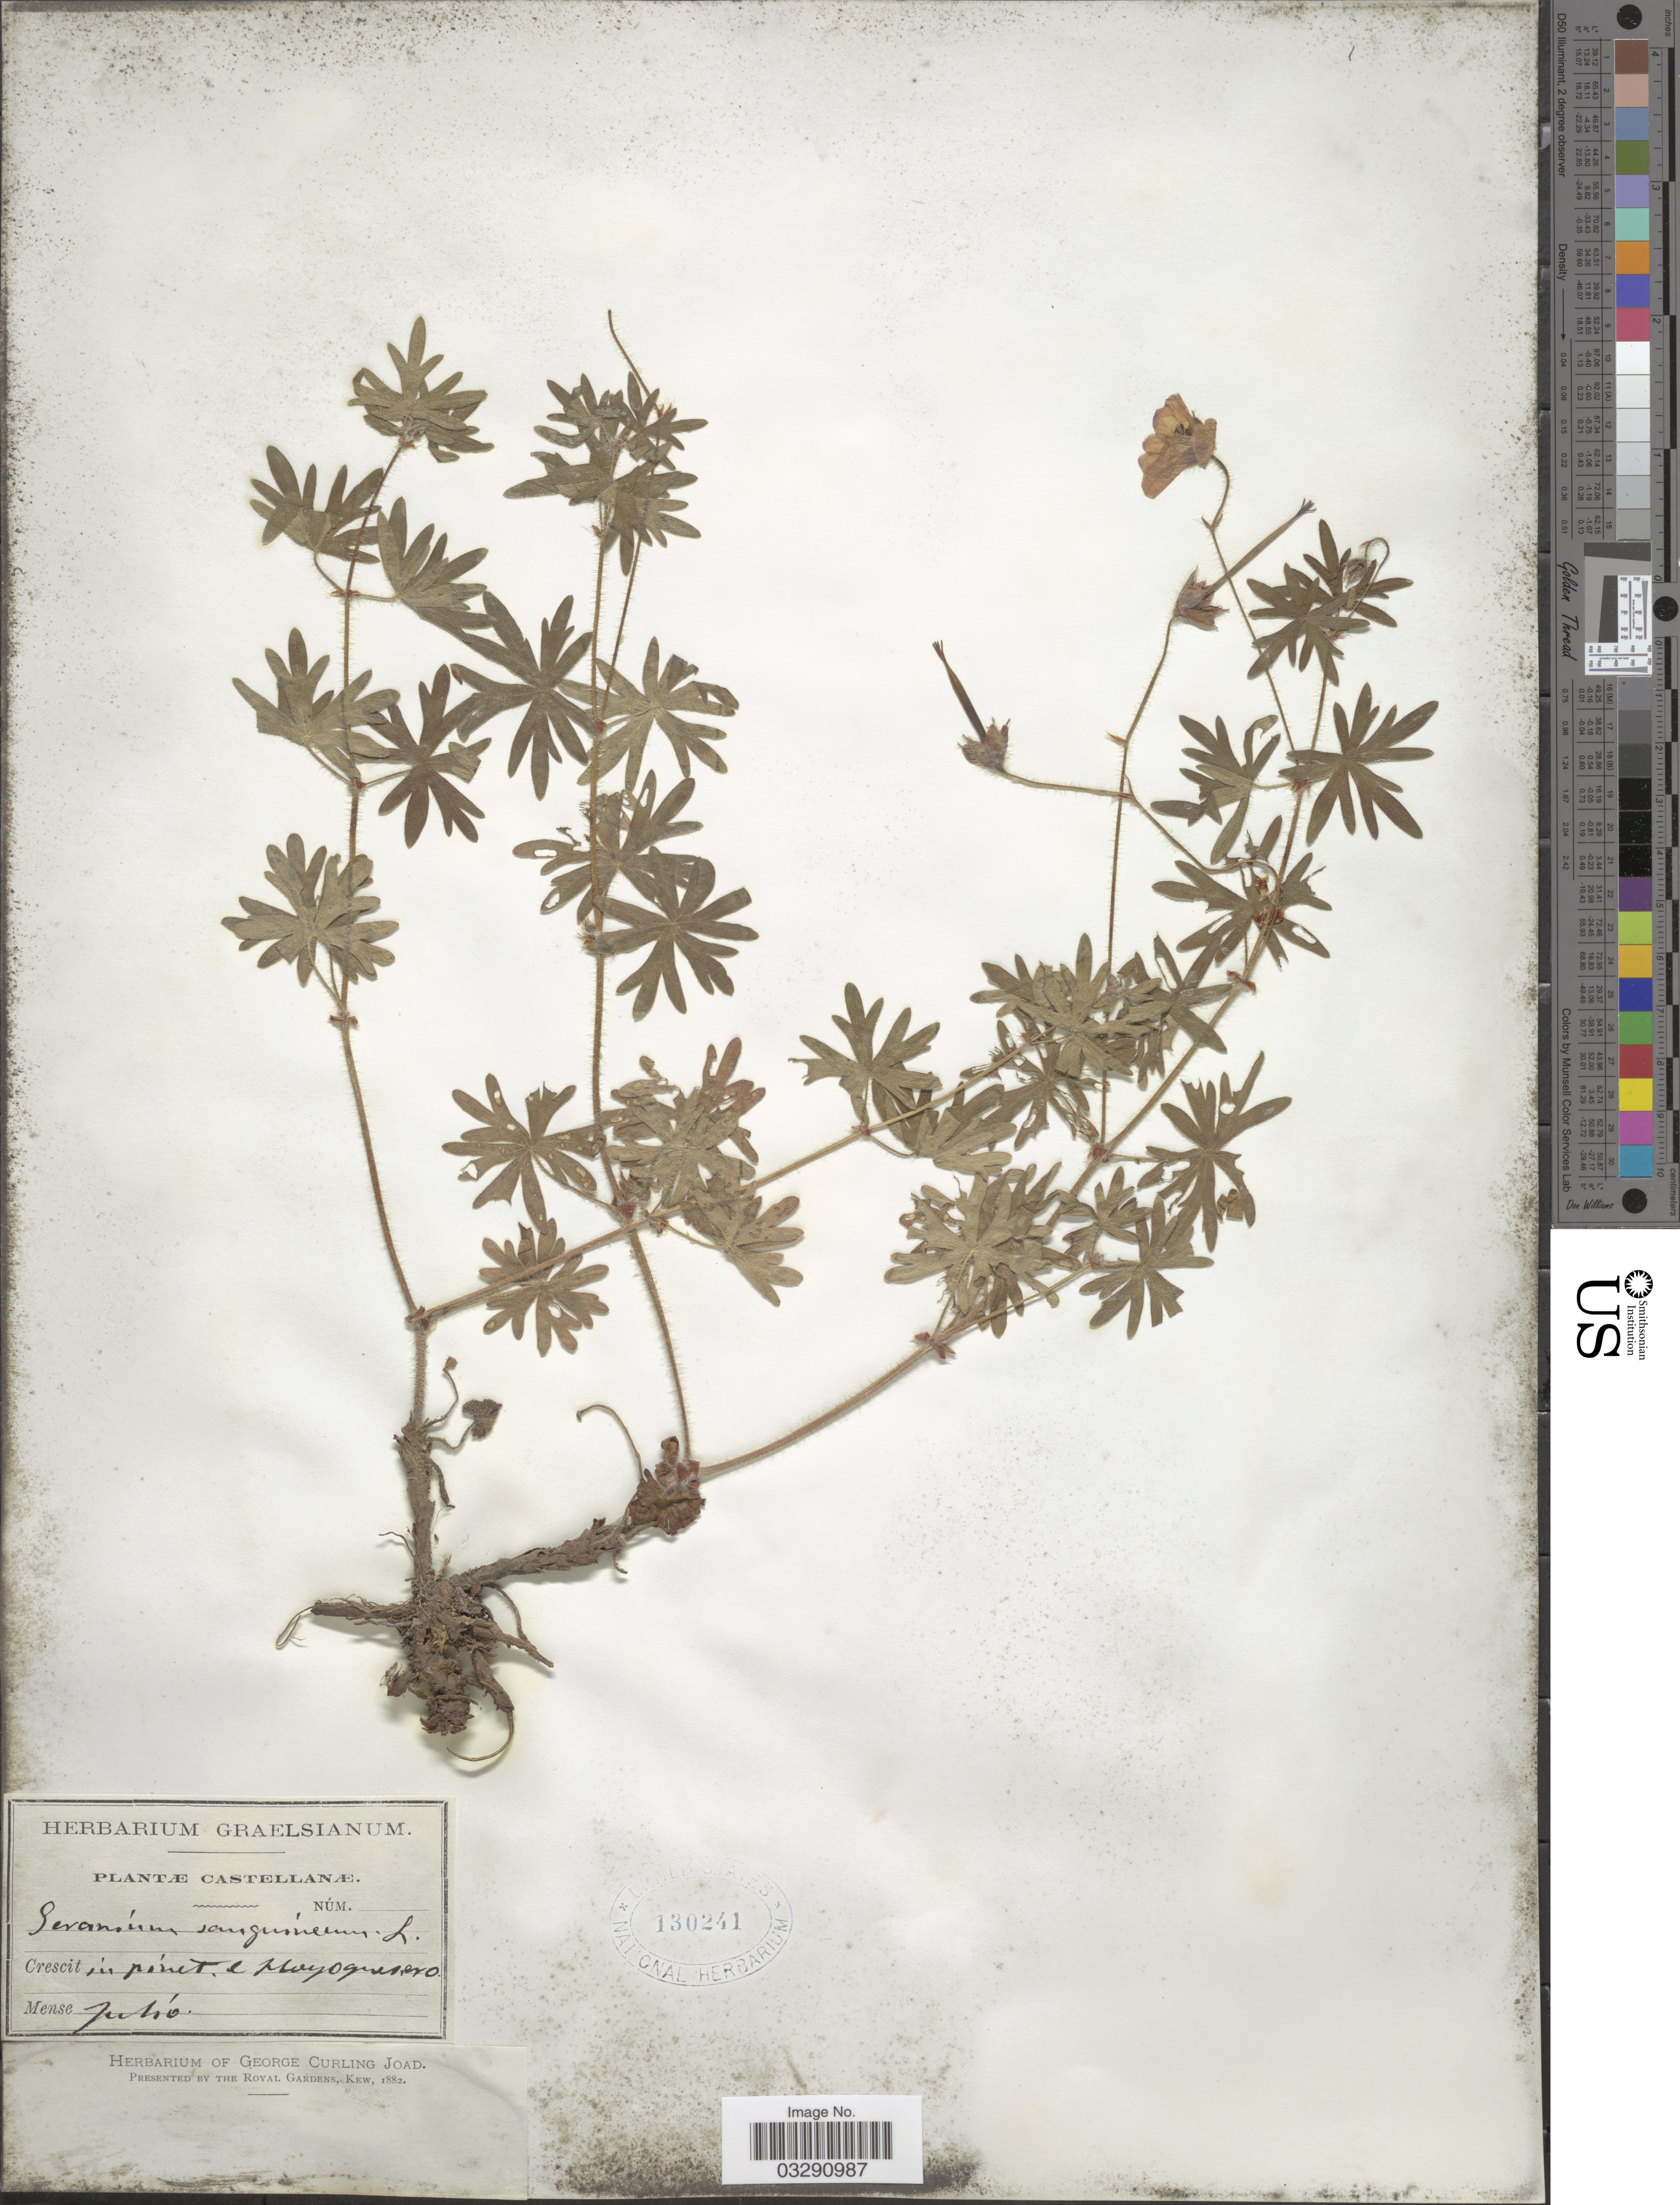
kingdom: Plantae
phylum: Tracheophyta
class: Magnoliopsida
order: Geraniales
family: Geraniaceae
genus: Geranium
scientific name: Geranium sanguineum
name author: L.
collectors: ex Herb. Graelsianum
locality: Castellanæ.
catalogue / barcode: US 130241